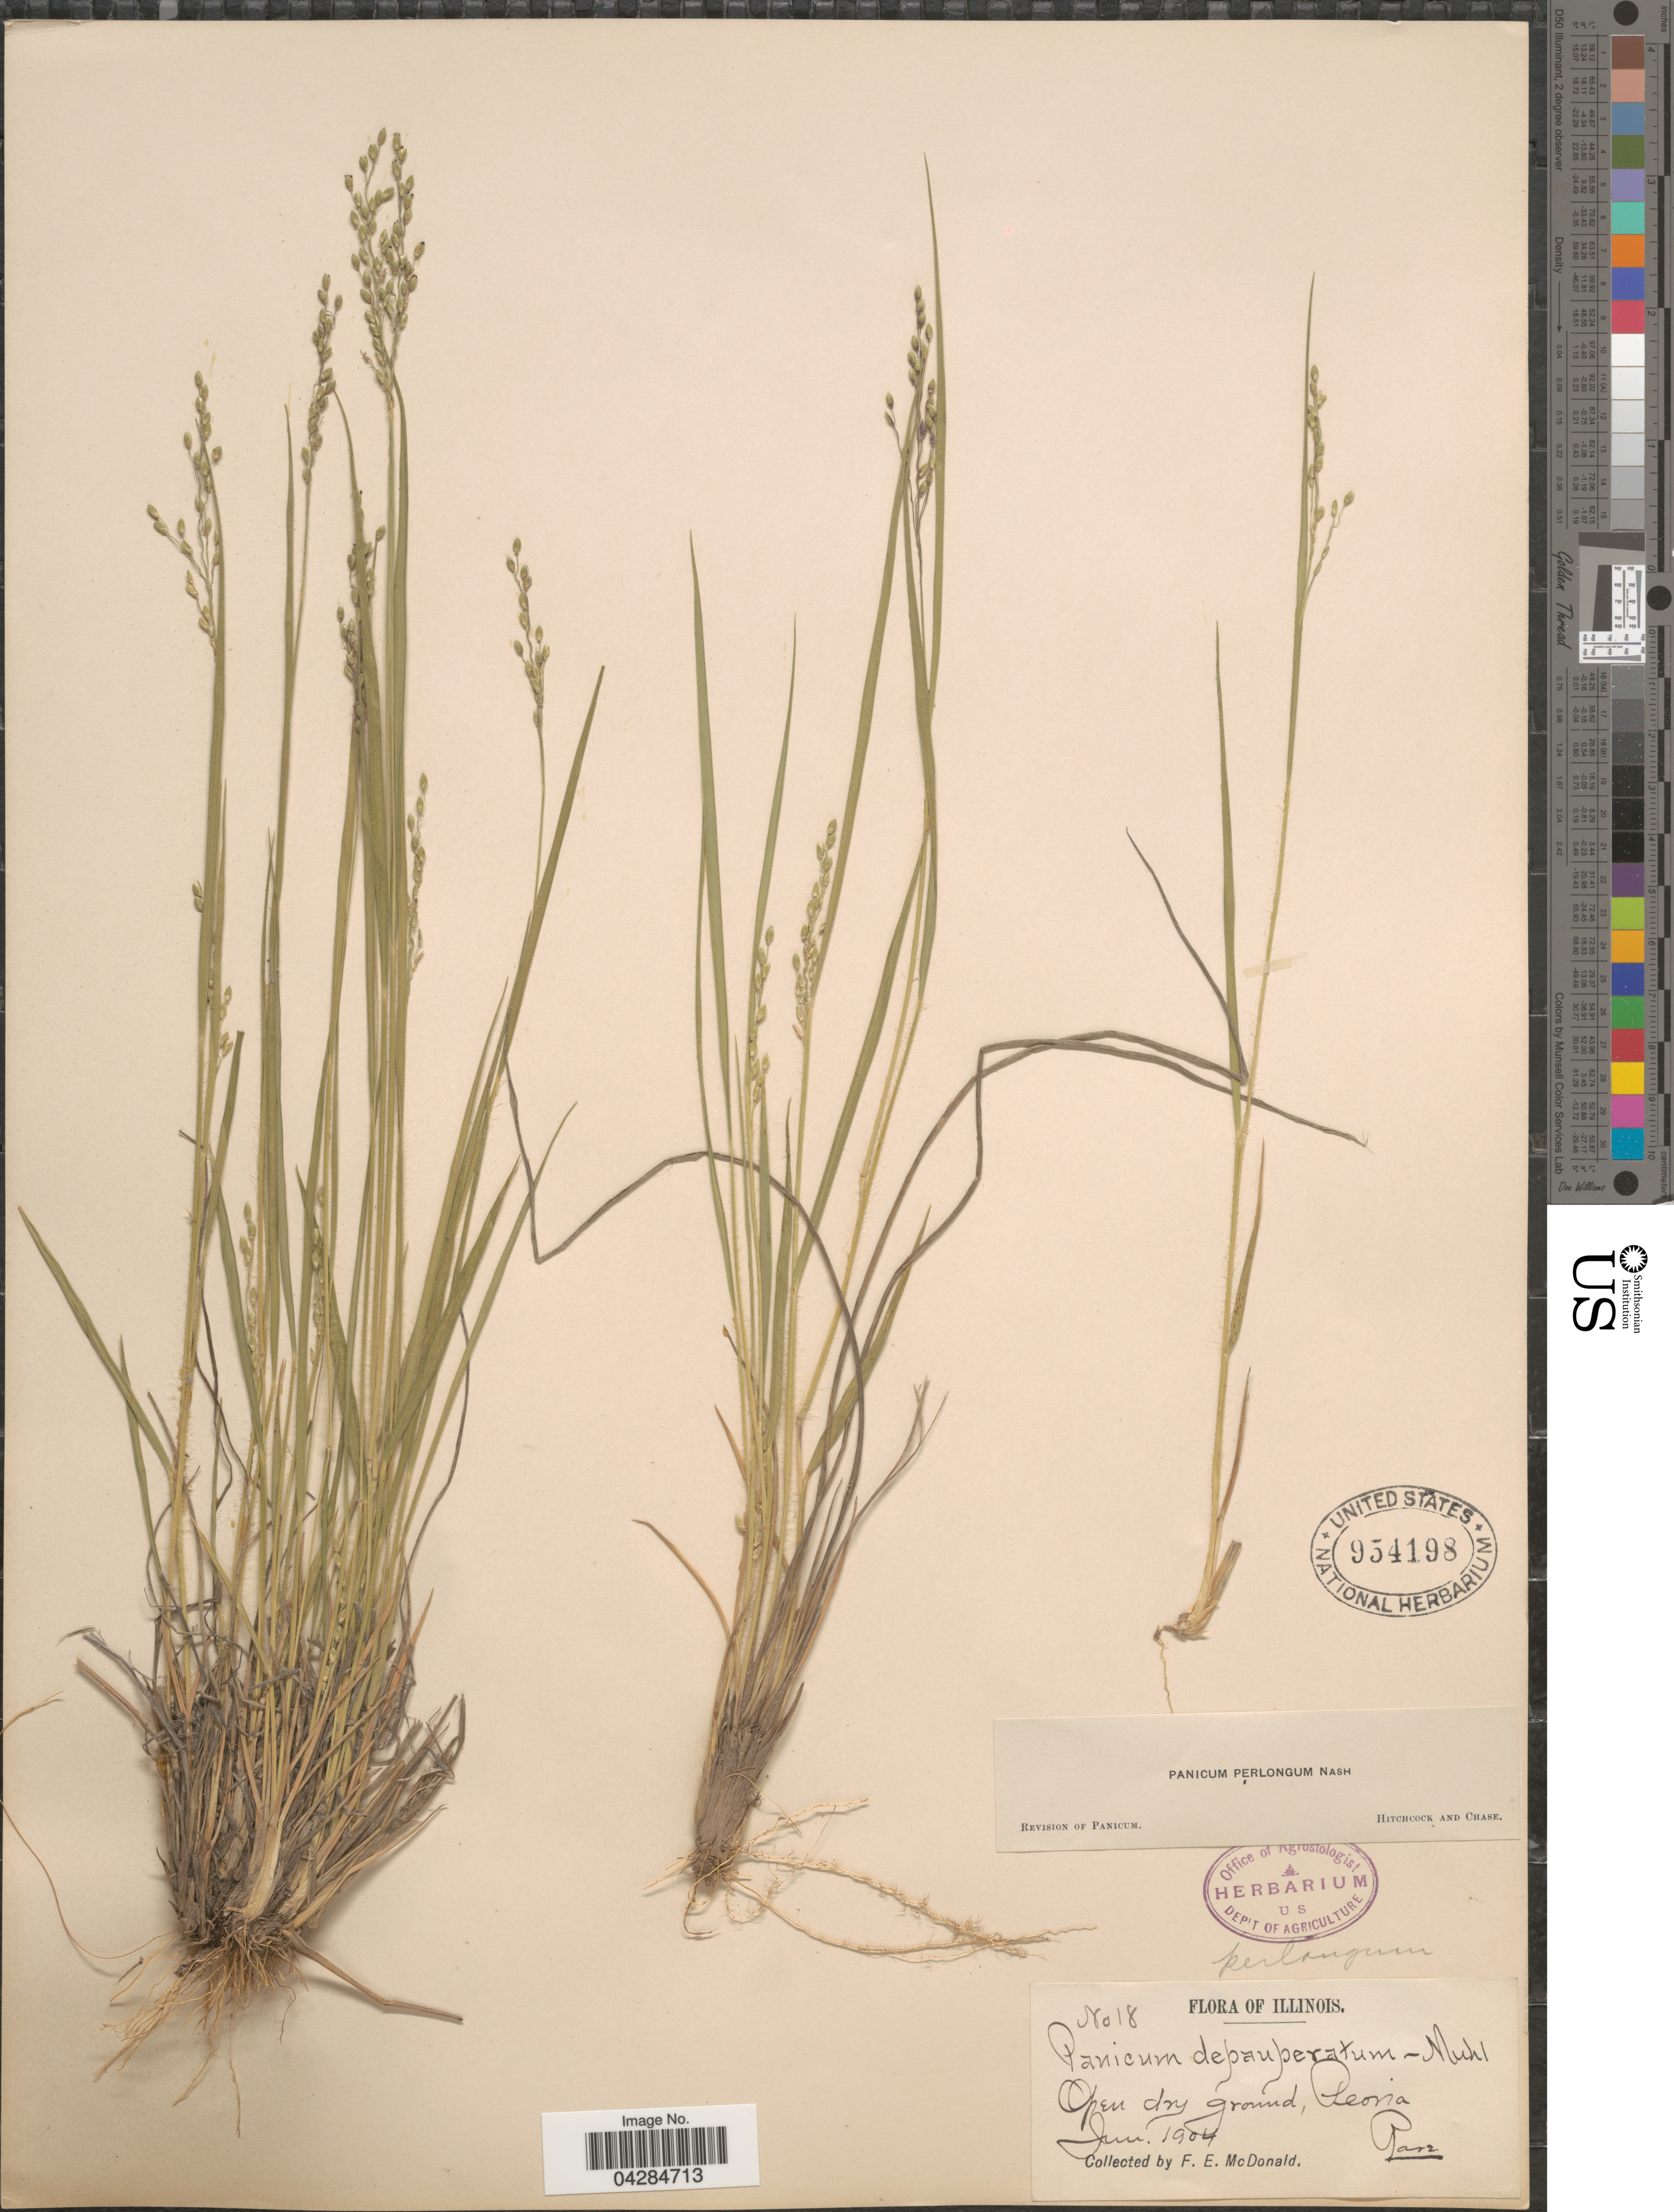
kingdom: Plantae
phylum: Tracheophyta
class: Liliopsida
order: Poales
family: Poaceae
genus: Dichanthelium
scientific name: Dichanthelium perlongum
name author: (Nash) Freckmann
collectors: F. E. McDonald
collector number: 18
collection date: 1904-06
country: United States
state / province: Illinois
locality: Open dry ground, Peoria.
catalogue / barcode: US 954198